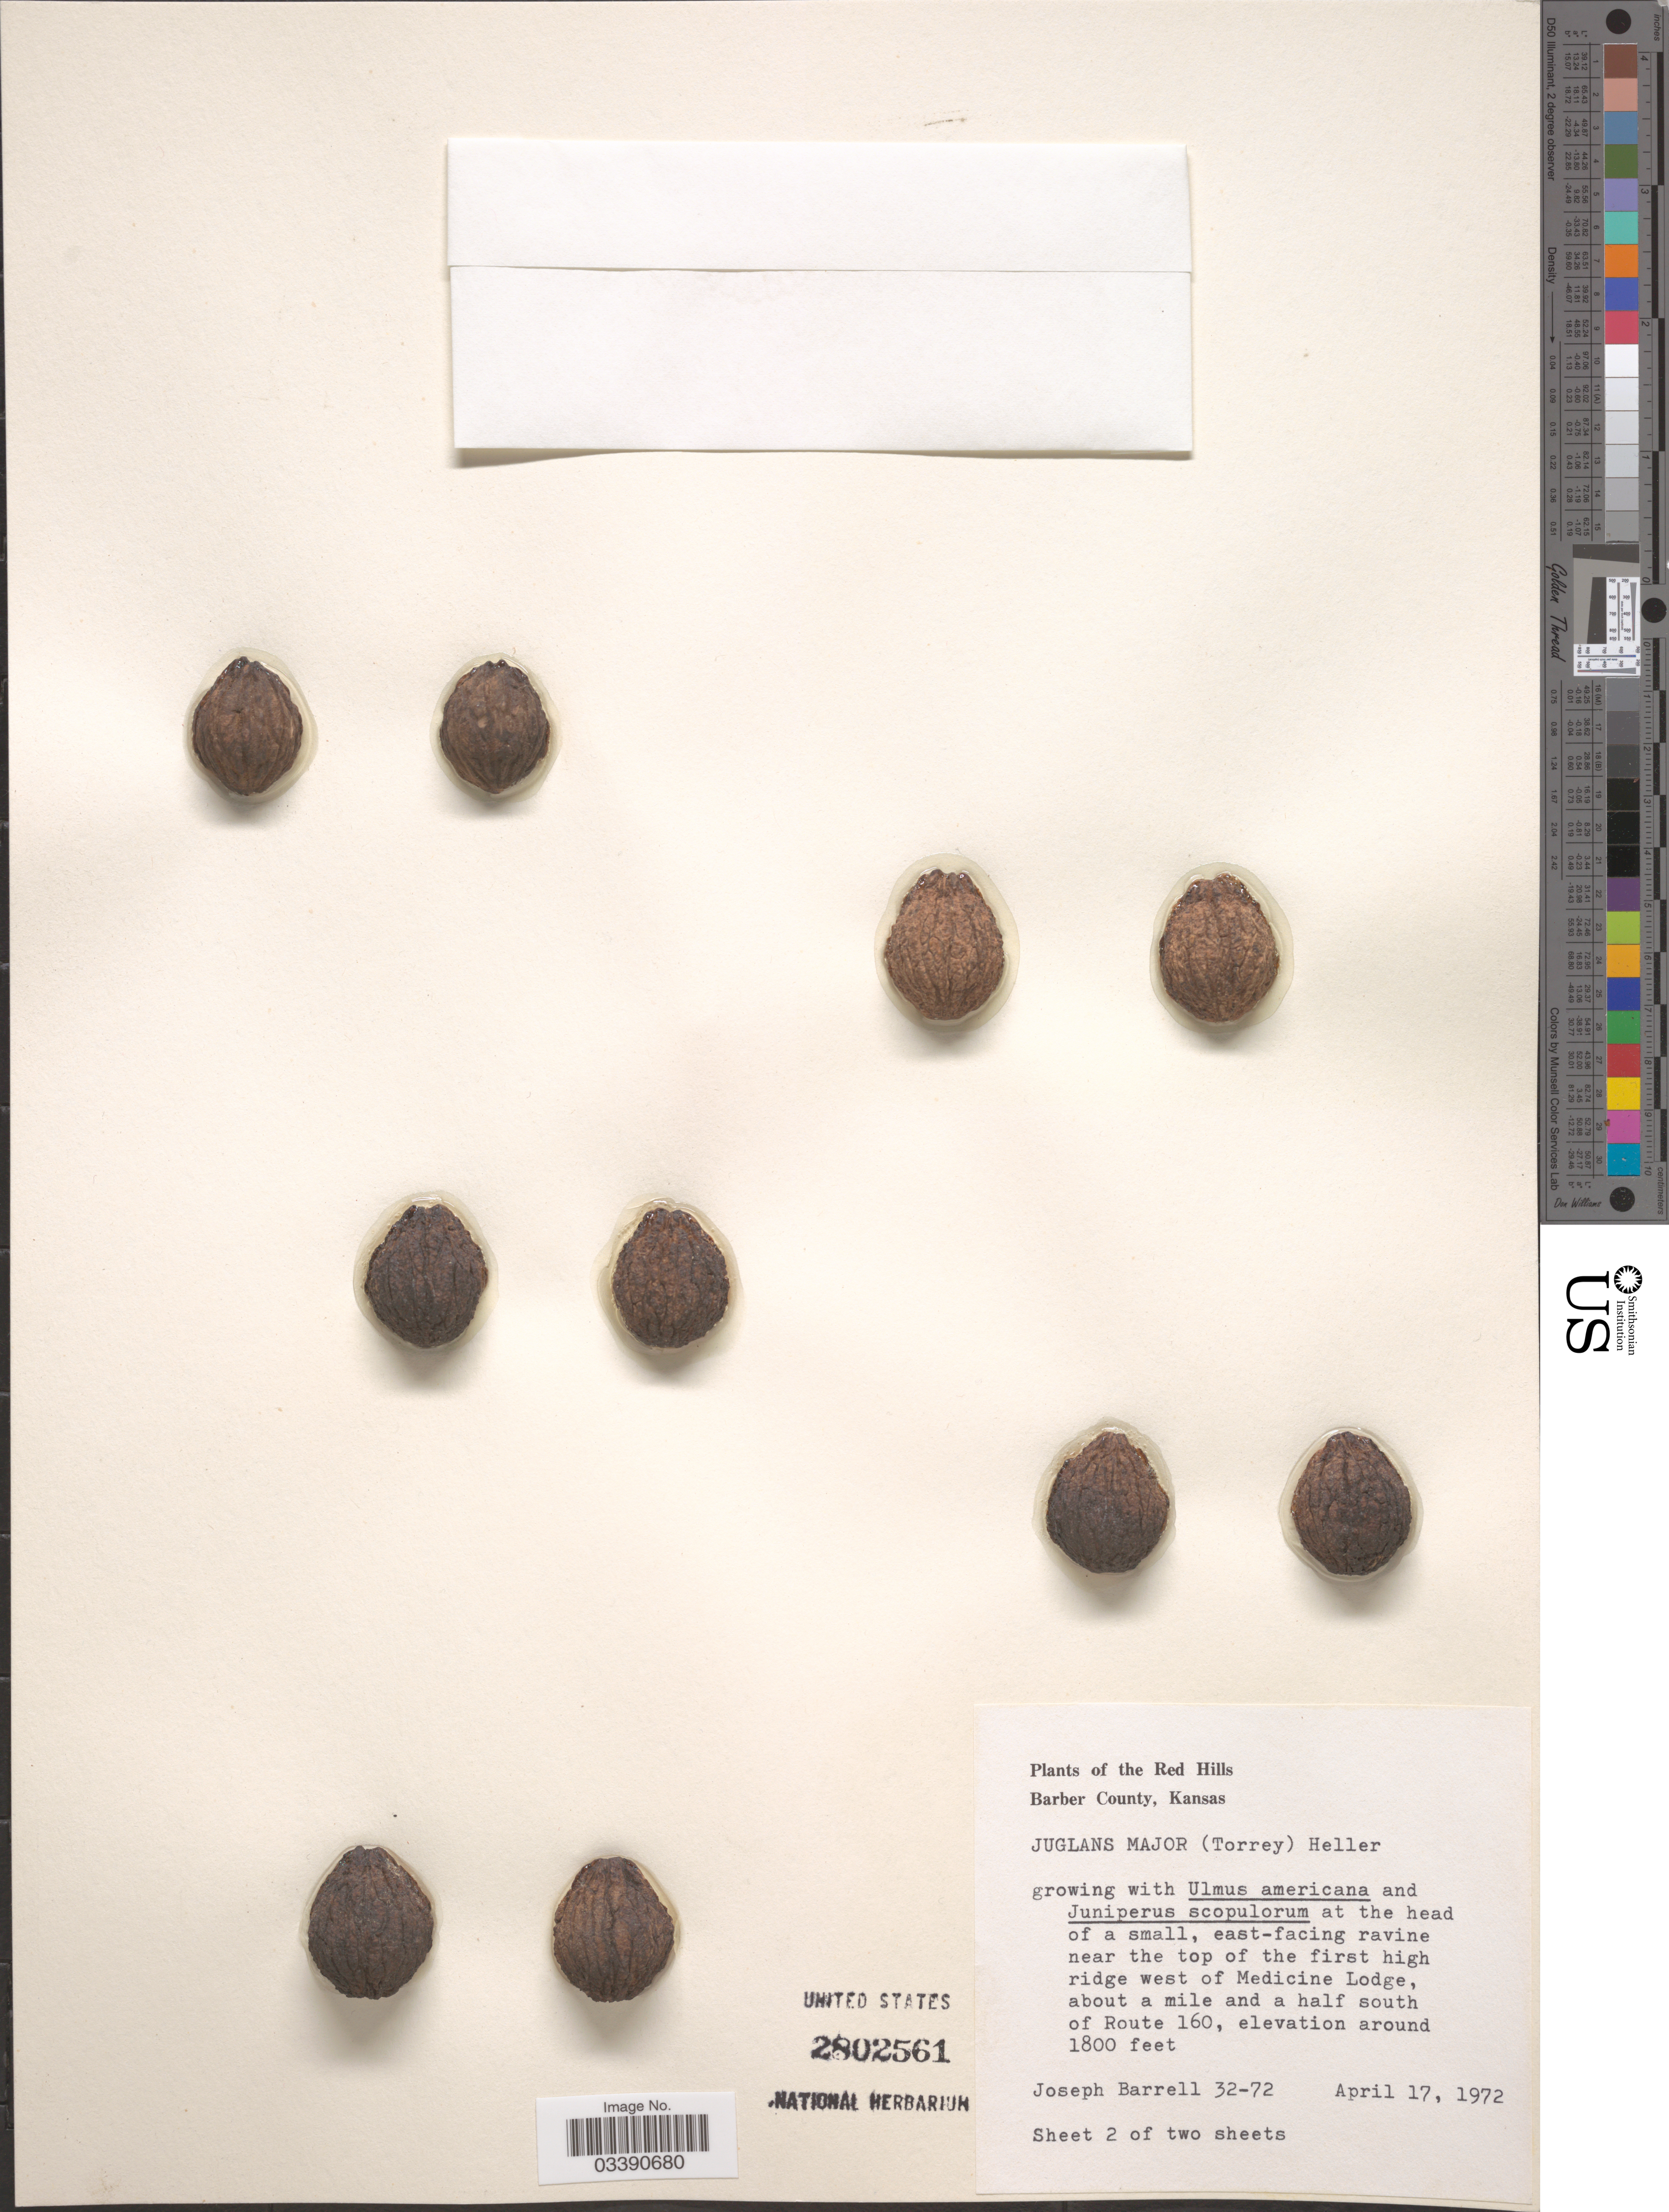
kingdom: Plantae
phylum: Tracheophyta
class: Magnoliopsida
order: Fagales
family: Juglandaceae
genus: Juglans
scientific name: Juglans major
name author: (Torr.) A. Heller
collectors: J. Barrell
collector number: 32-72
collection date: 1972-04-17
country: United States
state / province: Kansas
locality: The Red Hills, Barber County. East-facing ravine near the top of the first high ridge west of Medicine Lodge, about a mile and a half south of Route 160.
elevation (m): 549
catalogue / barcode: US 2802561